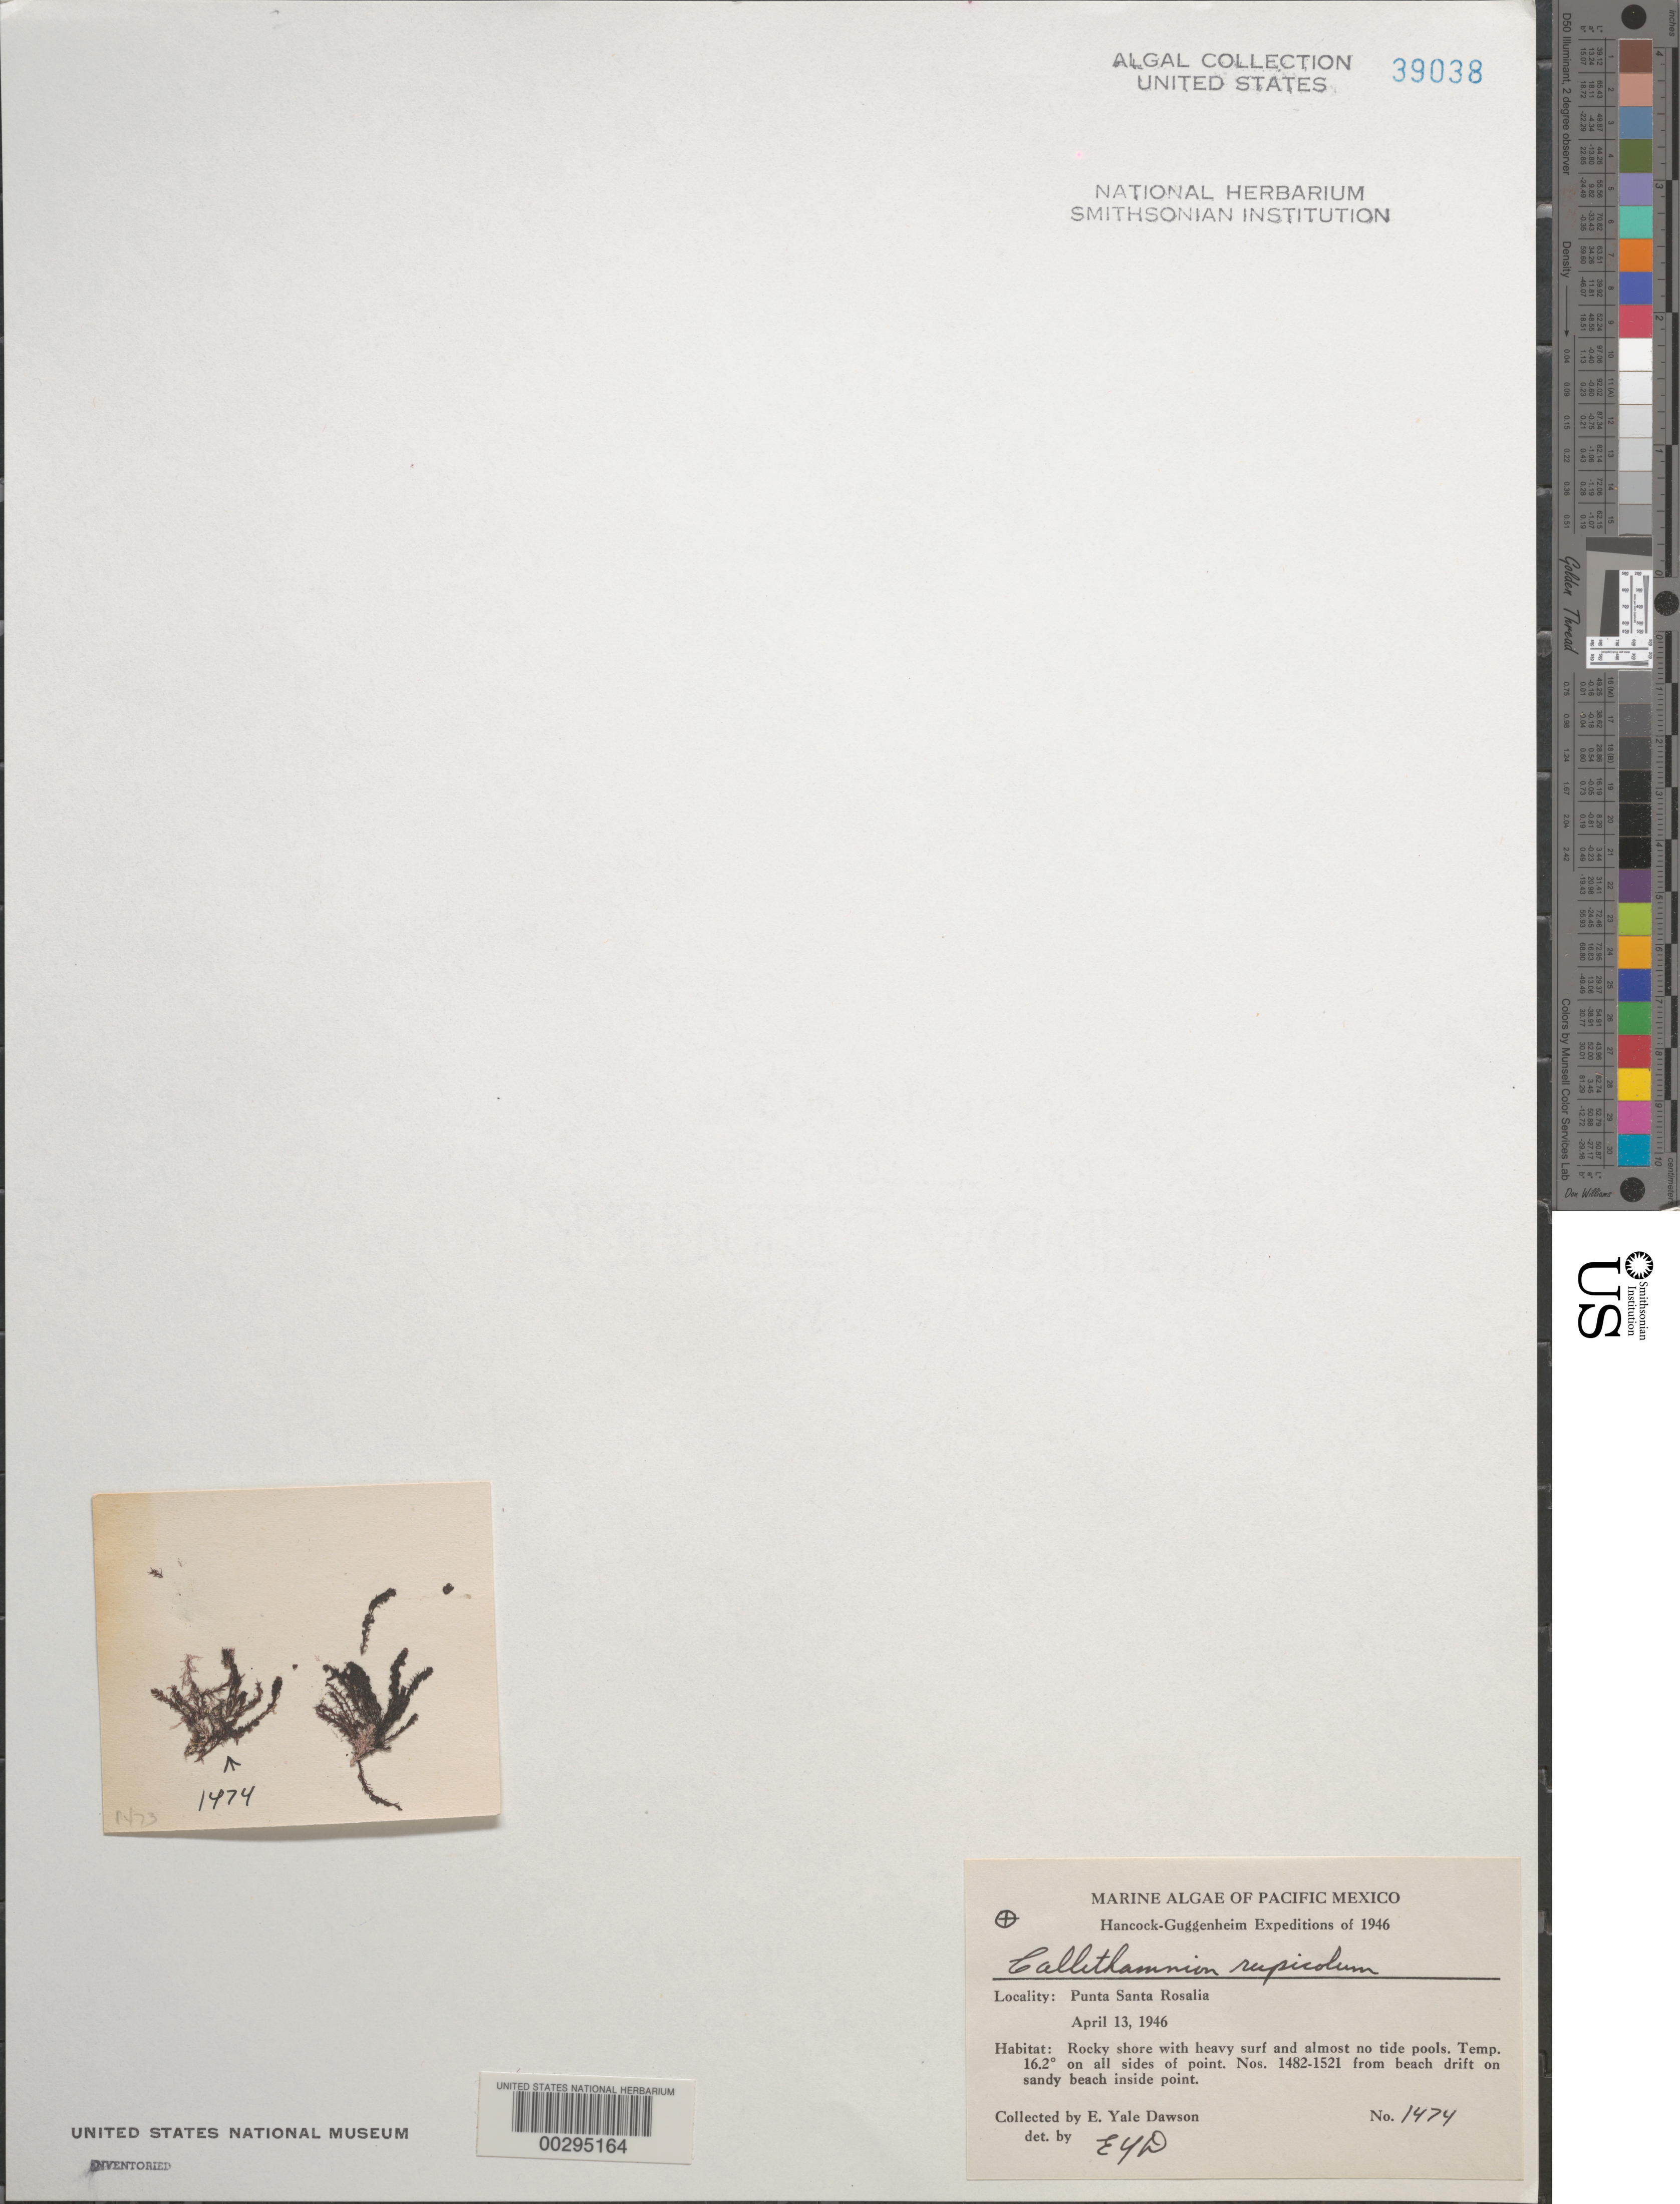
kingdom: Plantae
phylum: Rhodophyta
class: Florideophyceae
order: Ceramiales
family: Callithamniaceae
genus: Callithamnion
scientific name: Callithamnion rupicolum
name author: (C.L. Anderson) C.L. Anderson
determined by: Dawson, E. Y.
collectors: E. Y. Dawson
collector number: EYD 1474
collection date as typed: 13 Apr 1946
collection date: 1946-04-13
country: Mexico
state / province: Baja California Sur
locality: Punta Santa Rosalia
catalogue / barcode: US 39038